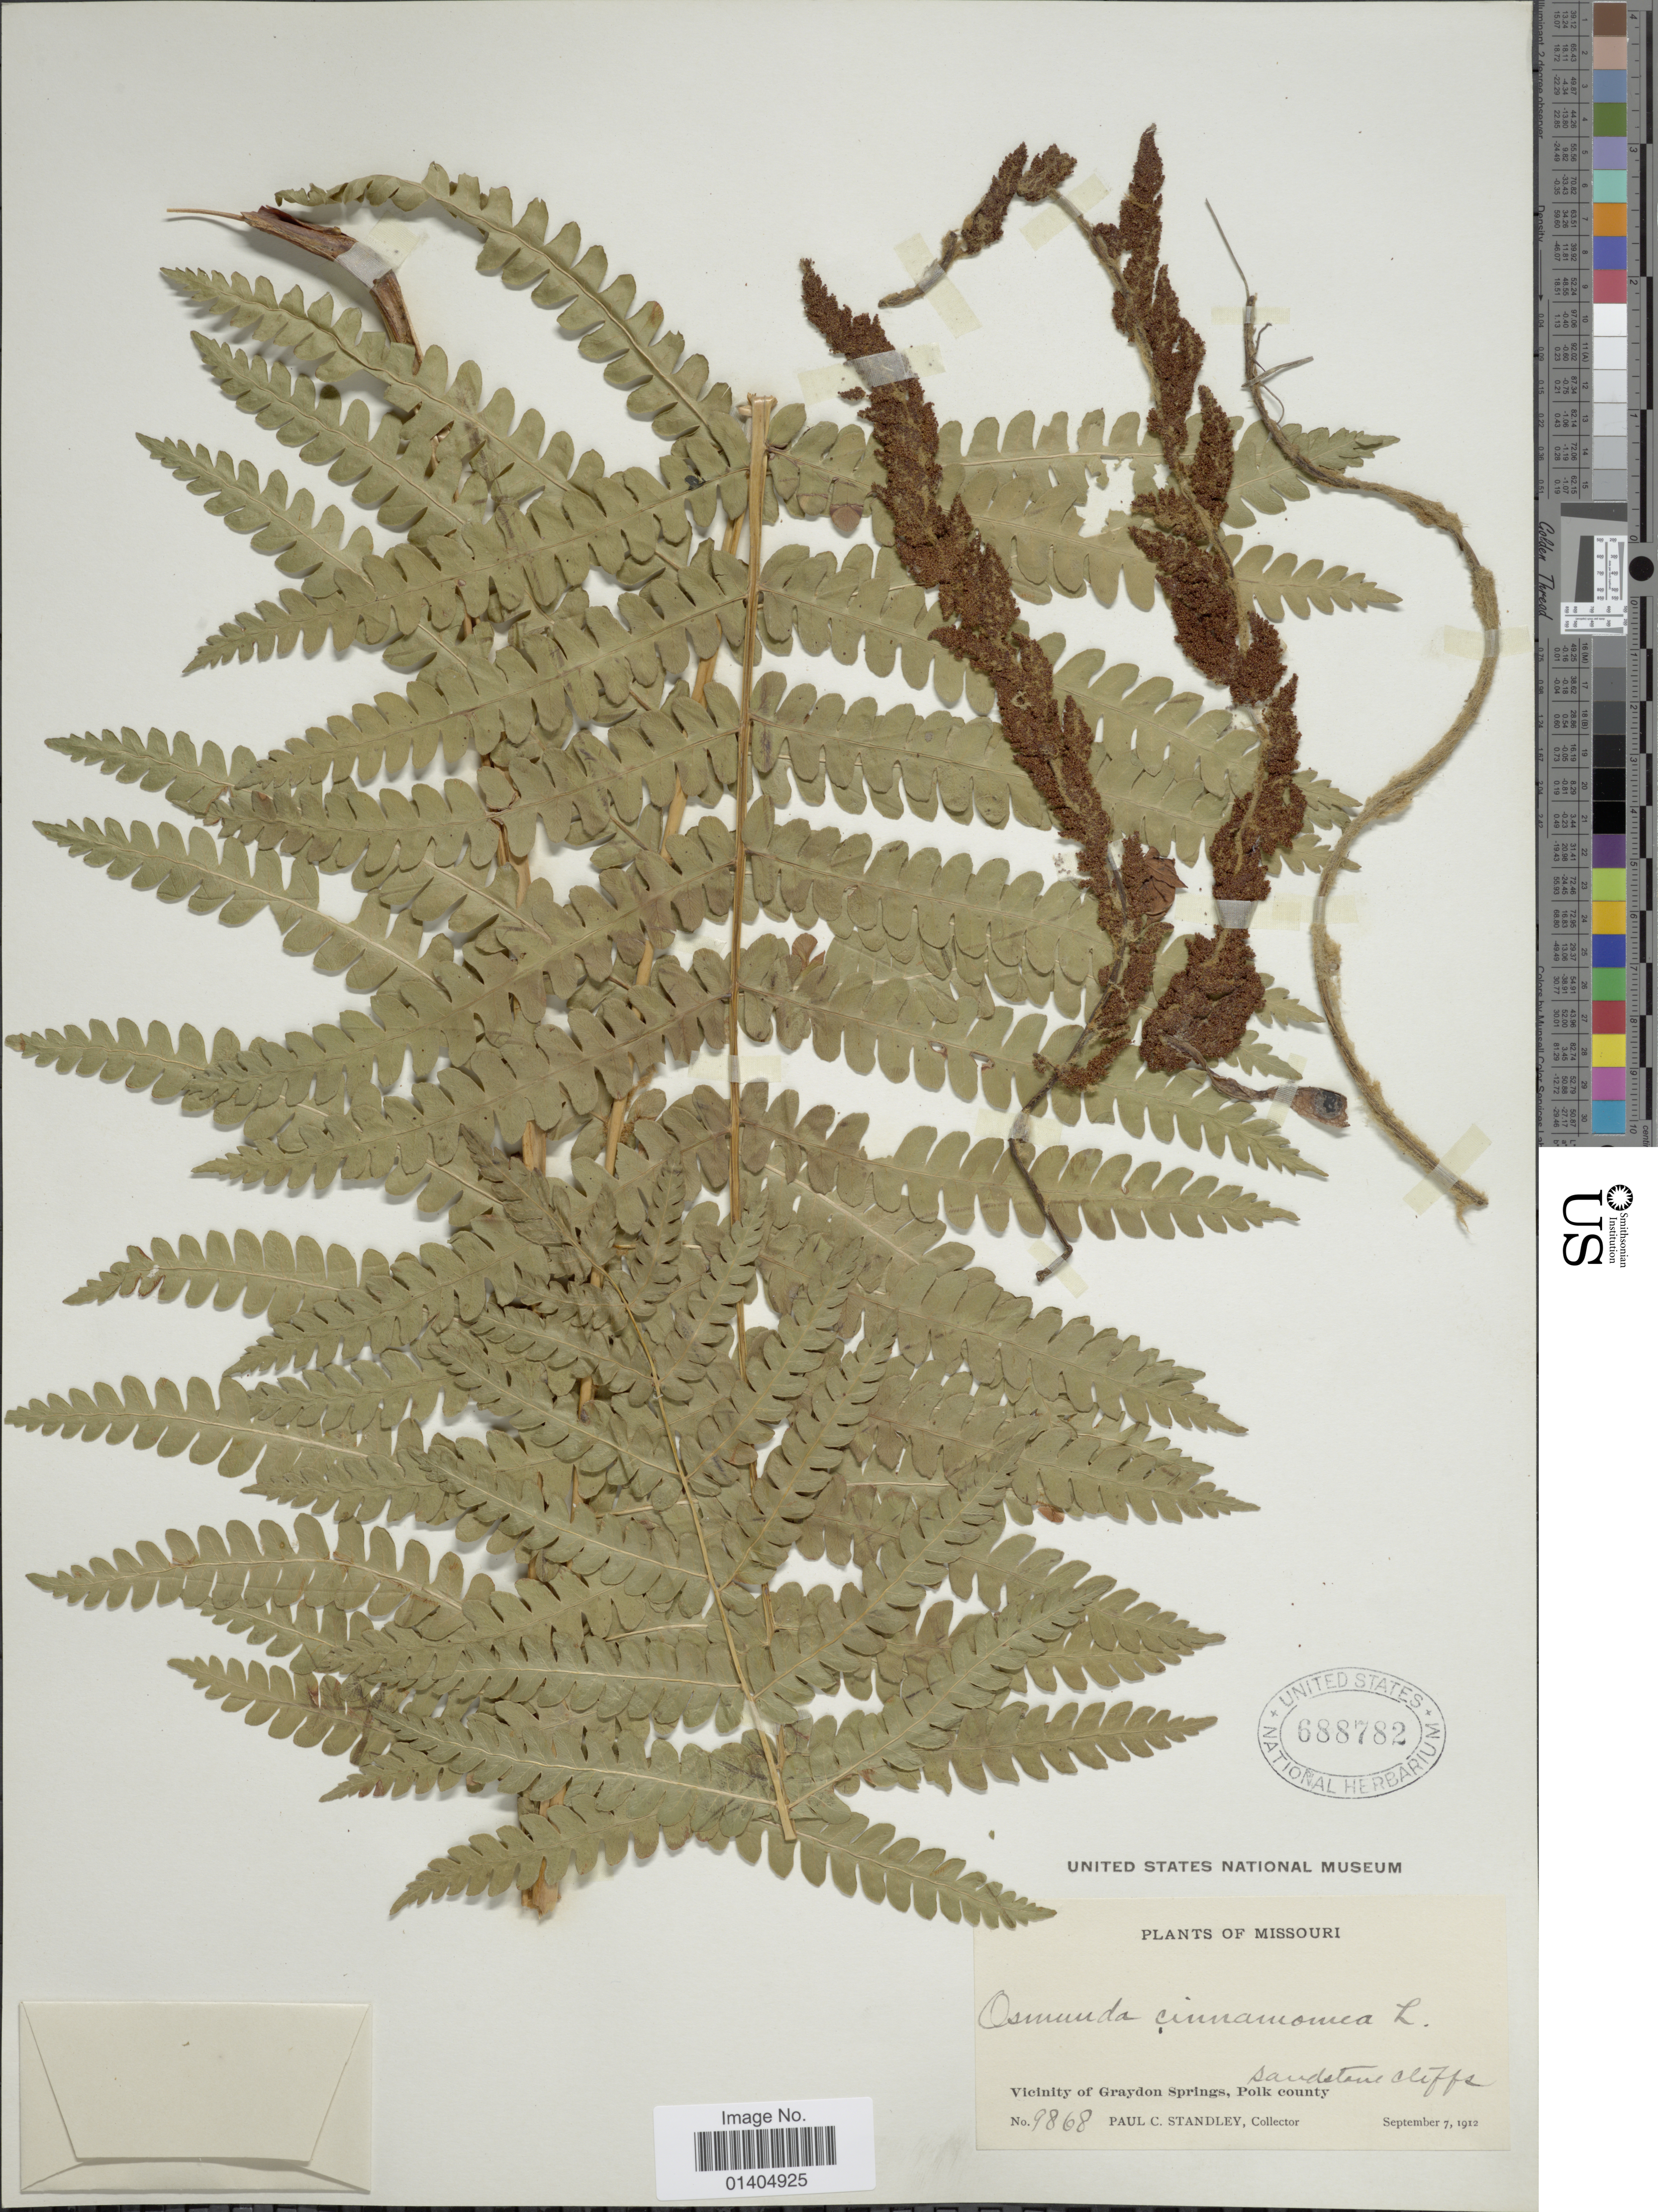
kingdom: Plantae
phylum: Tracheophyta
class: Polypodiopsida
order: Osmundales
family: Osmundaceae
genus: Osmundastrum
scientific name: Osmundastrum cinnamomeum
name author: (L.) C. Presl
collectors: P. C. Standley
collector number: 9868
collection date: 1912-09-07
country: United States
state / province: Missouri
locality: Vicinity of Graydon Springs, Polk county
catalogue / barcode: US 688782